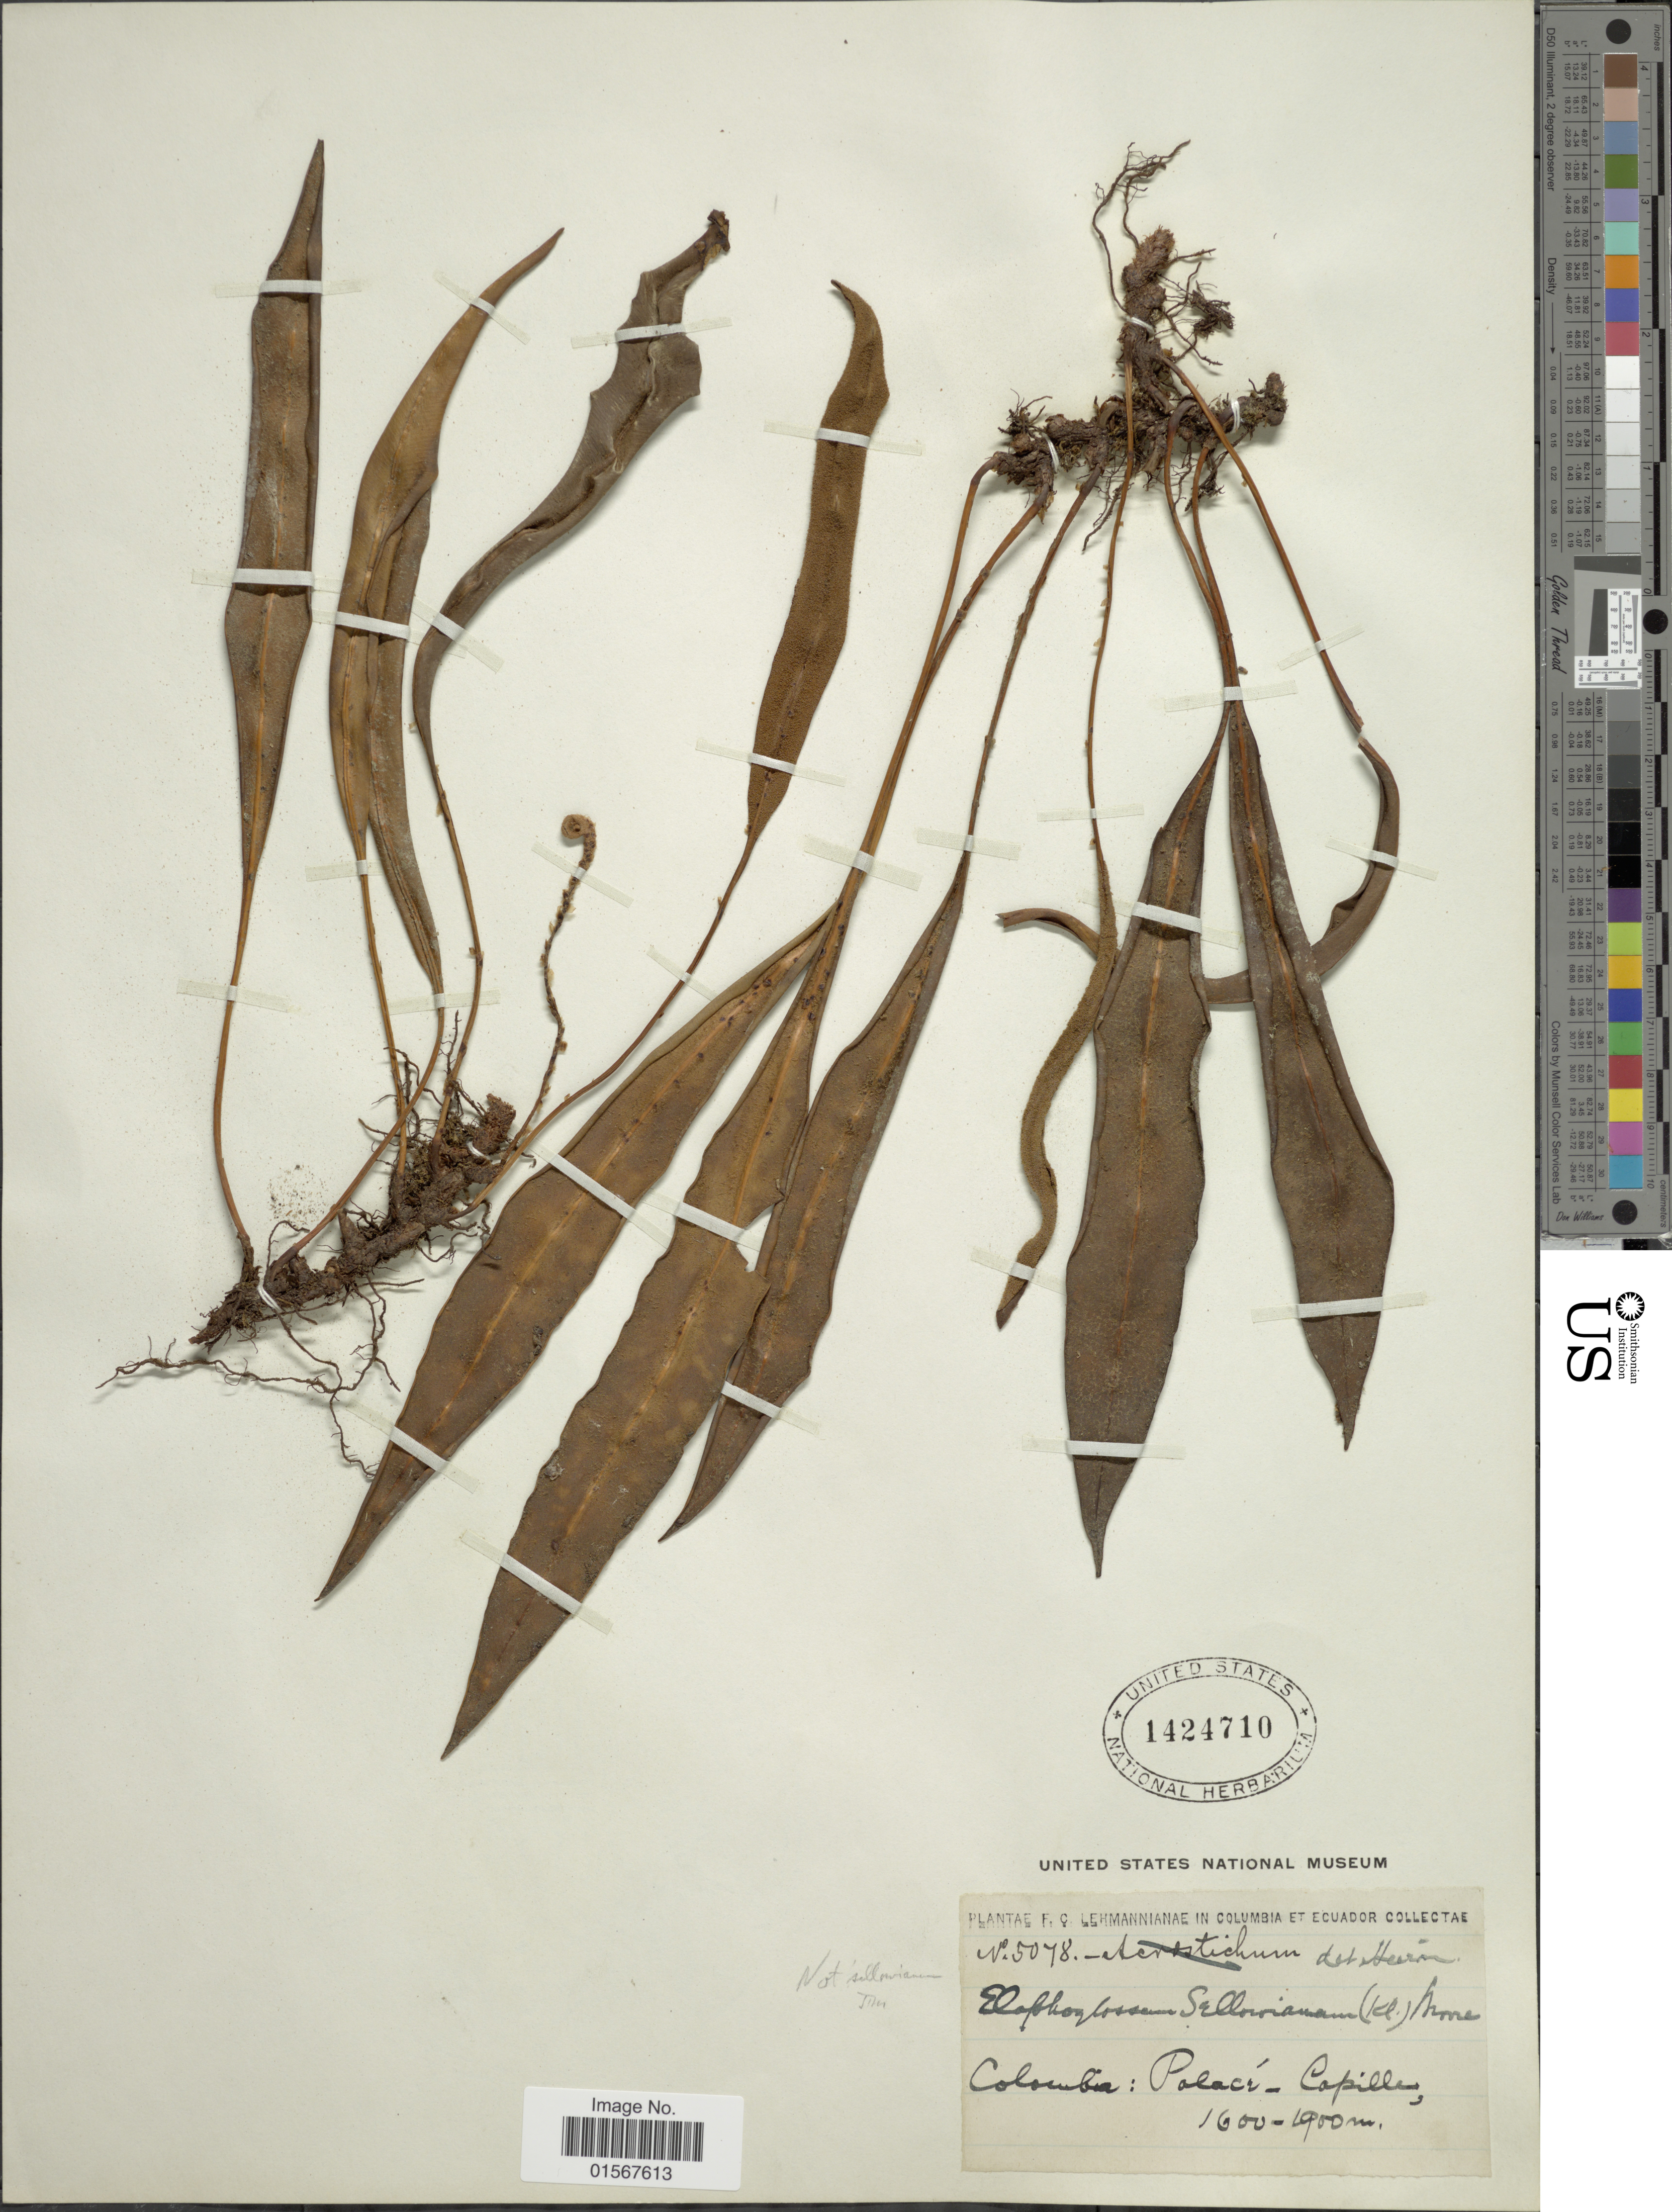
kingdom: Plantae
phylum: Tracheophyta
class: Polypodiopsida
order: Polypodiales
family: Dryopteridaceae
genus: Elaphoglossum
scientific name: Elaphoglossum sellowianum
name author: (Pr.) T. Moore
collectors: F. C. Lehmann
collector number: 5078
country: Colombia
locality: Colombia: Palace- Capilla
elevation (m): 1600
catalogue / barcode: US 1424710